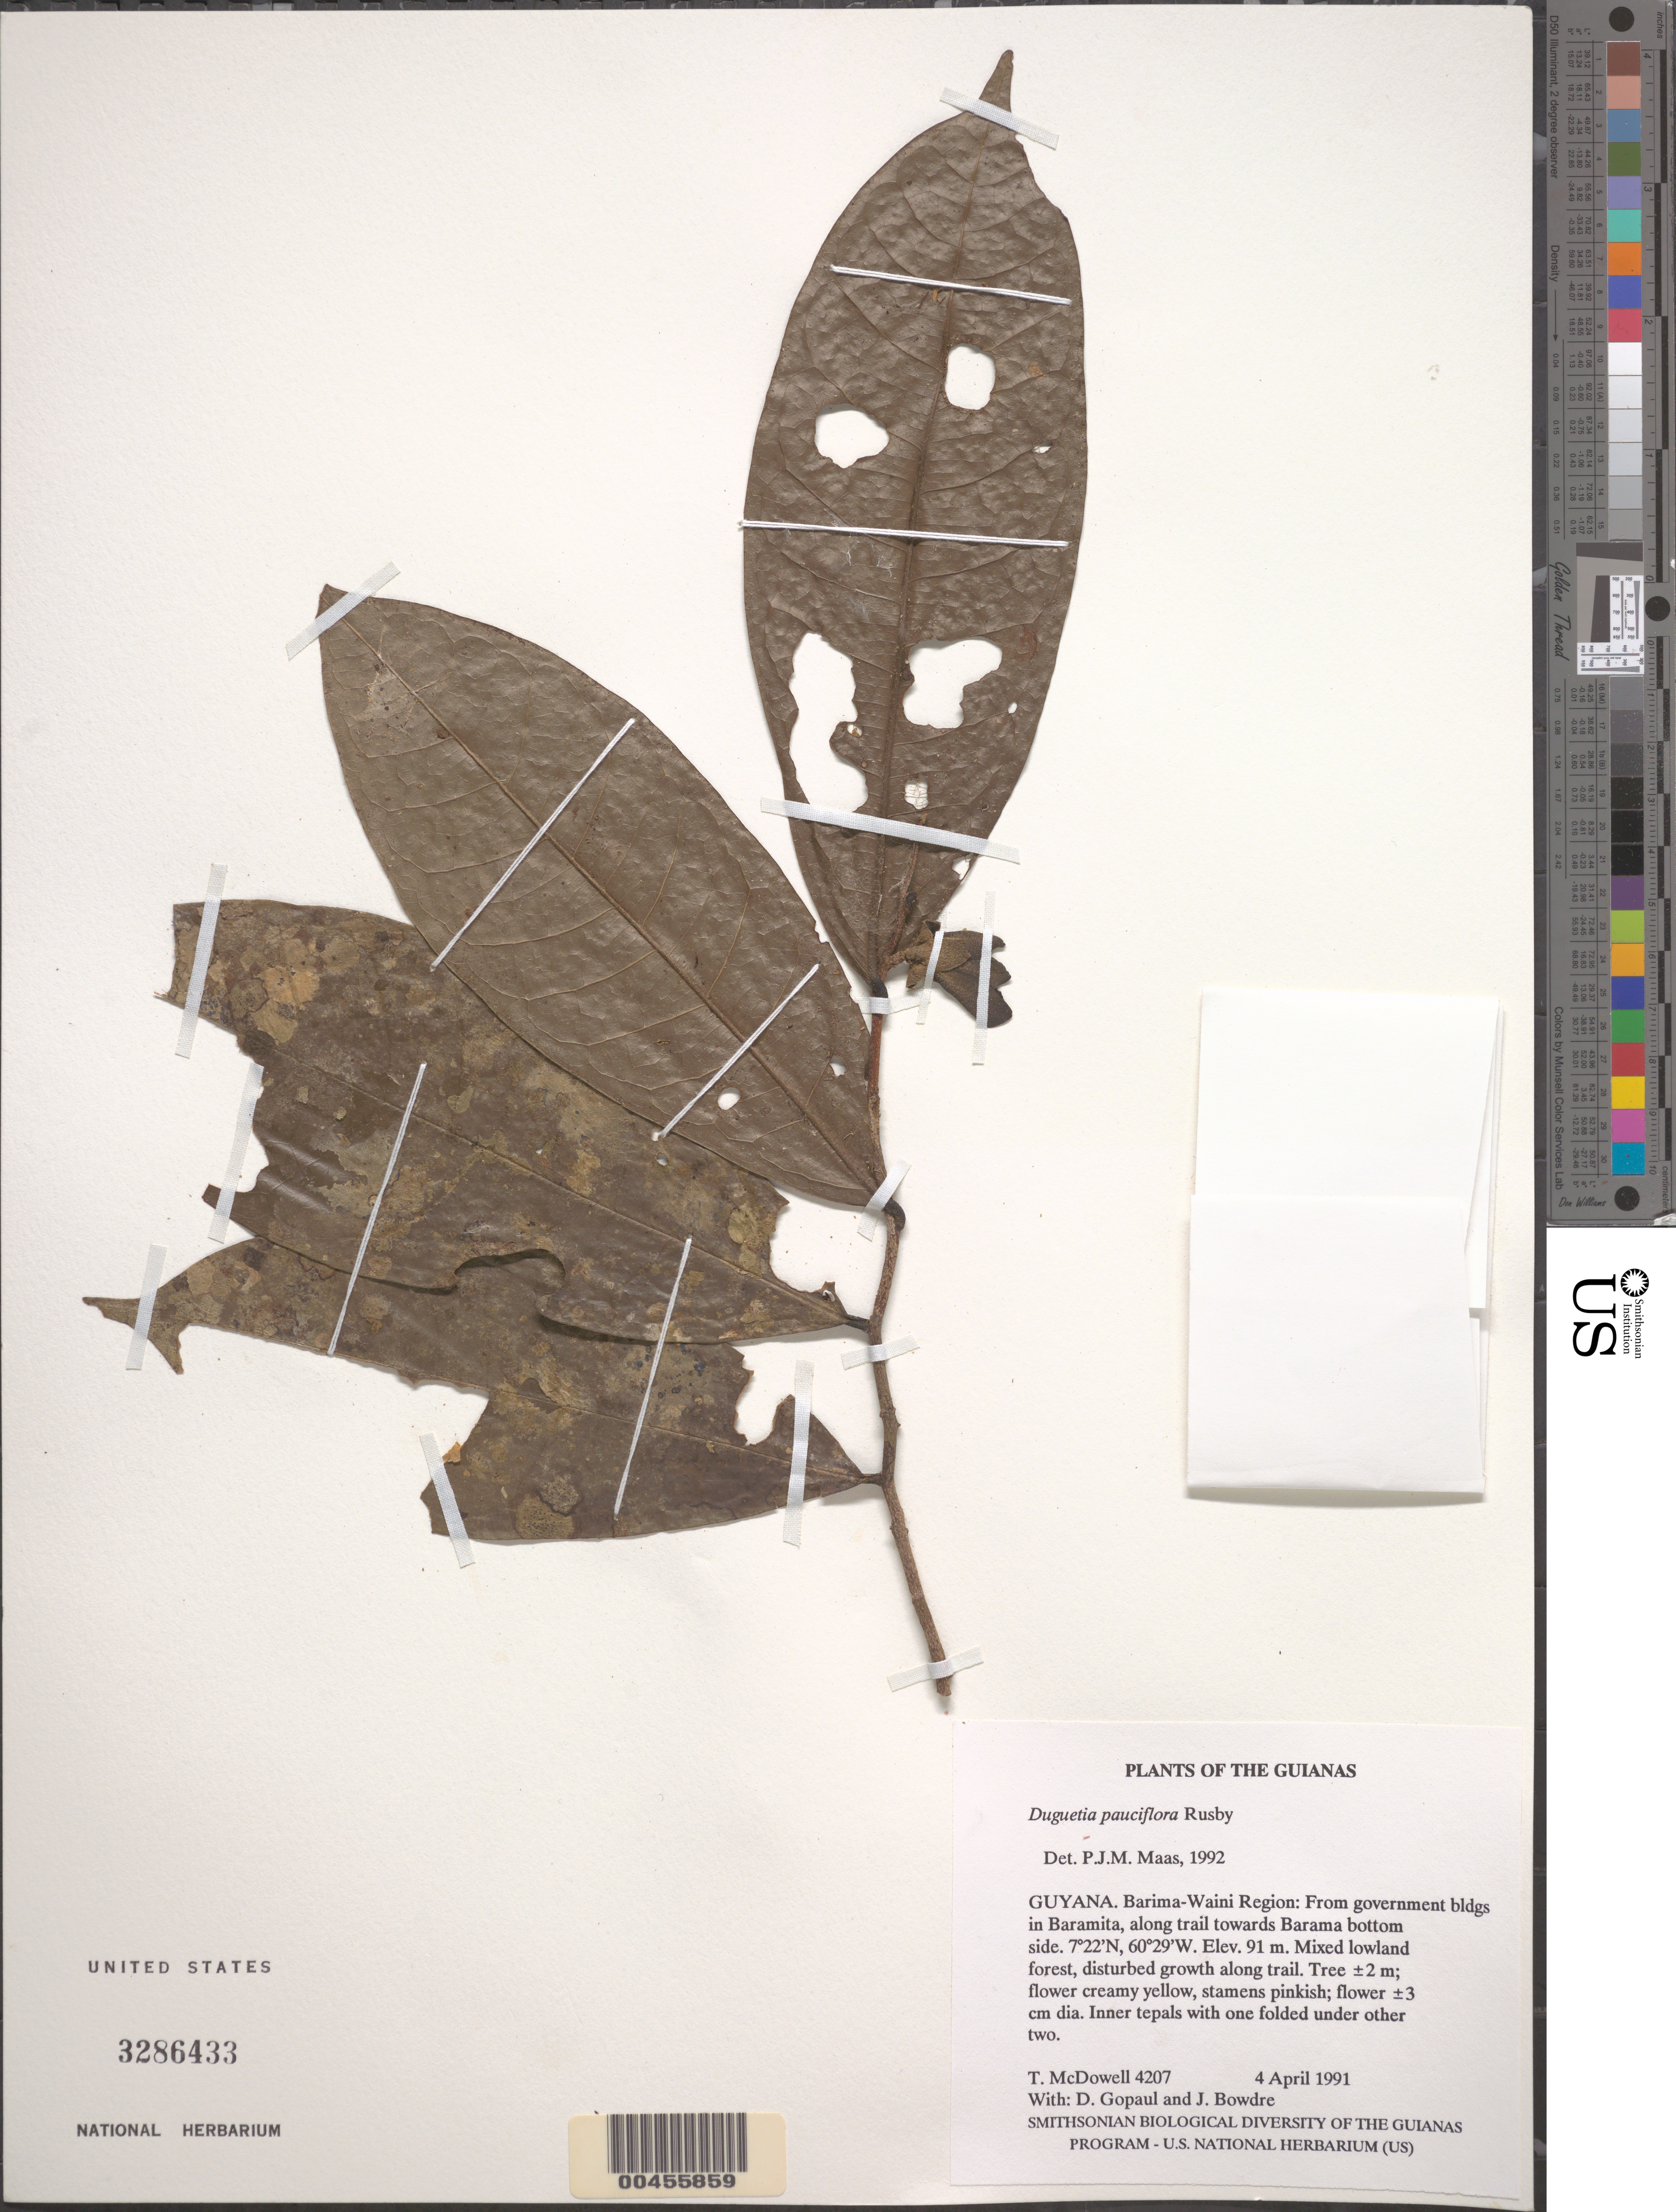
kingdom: Plantae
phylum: Tracheophyta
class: Magnoliopsida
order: Magnoliales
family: Annonaceae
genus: Duguetia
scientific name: Duguetia pauciflora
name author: Rusby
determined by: Maas, Paul J. M.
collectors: T. McDowell, D. Gopaul & J. Bowdre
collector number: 4207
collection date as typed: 4 April 1991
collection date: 1991-04-04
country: Guyana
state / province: Barima-Waini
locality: From government buildings in Baramita, along trail towards Barama bottom side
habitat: Mixed lowland forest, disturbed growth along trail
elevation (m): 91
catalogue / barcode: US 3286433